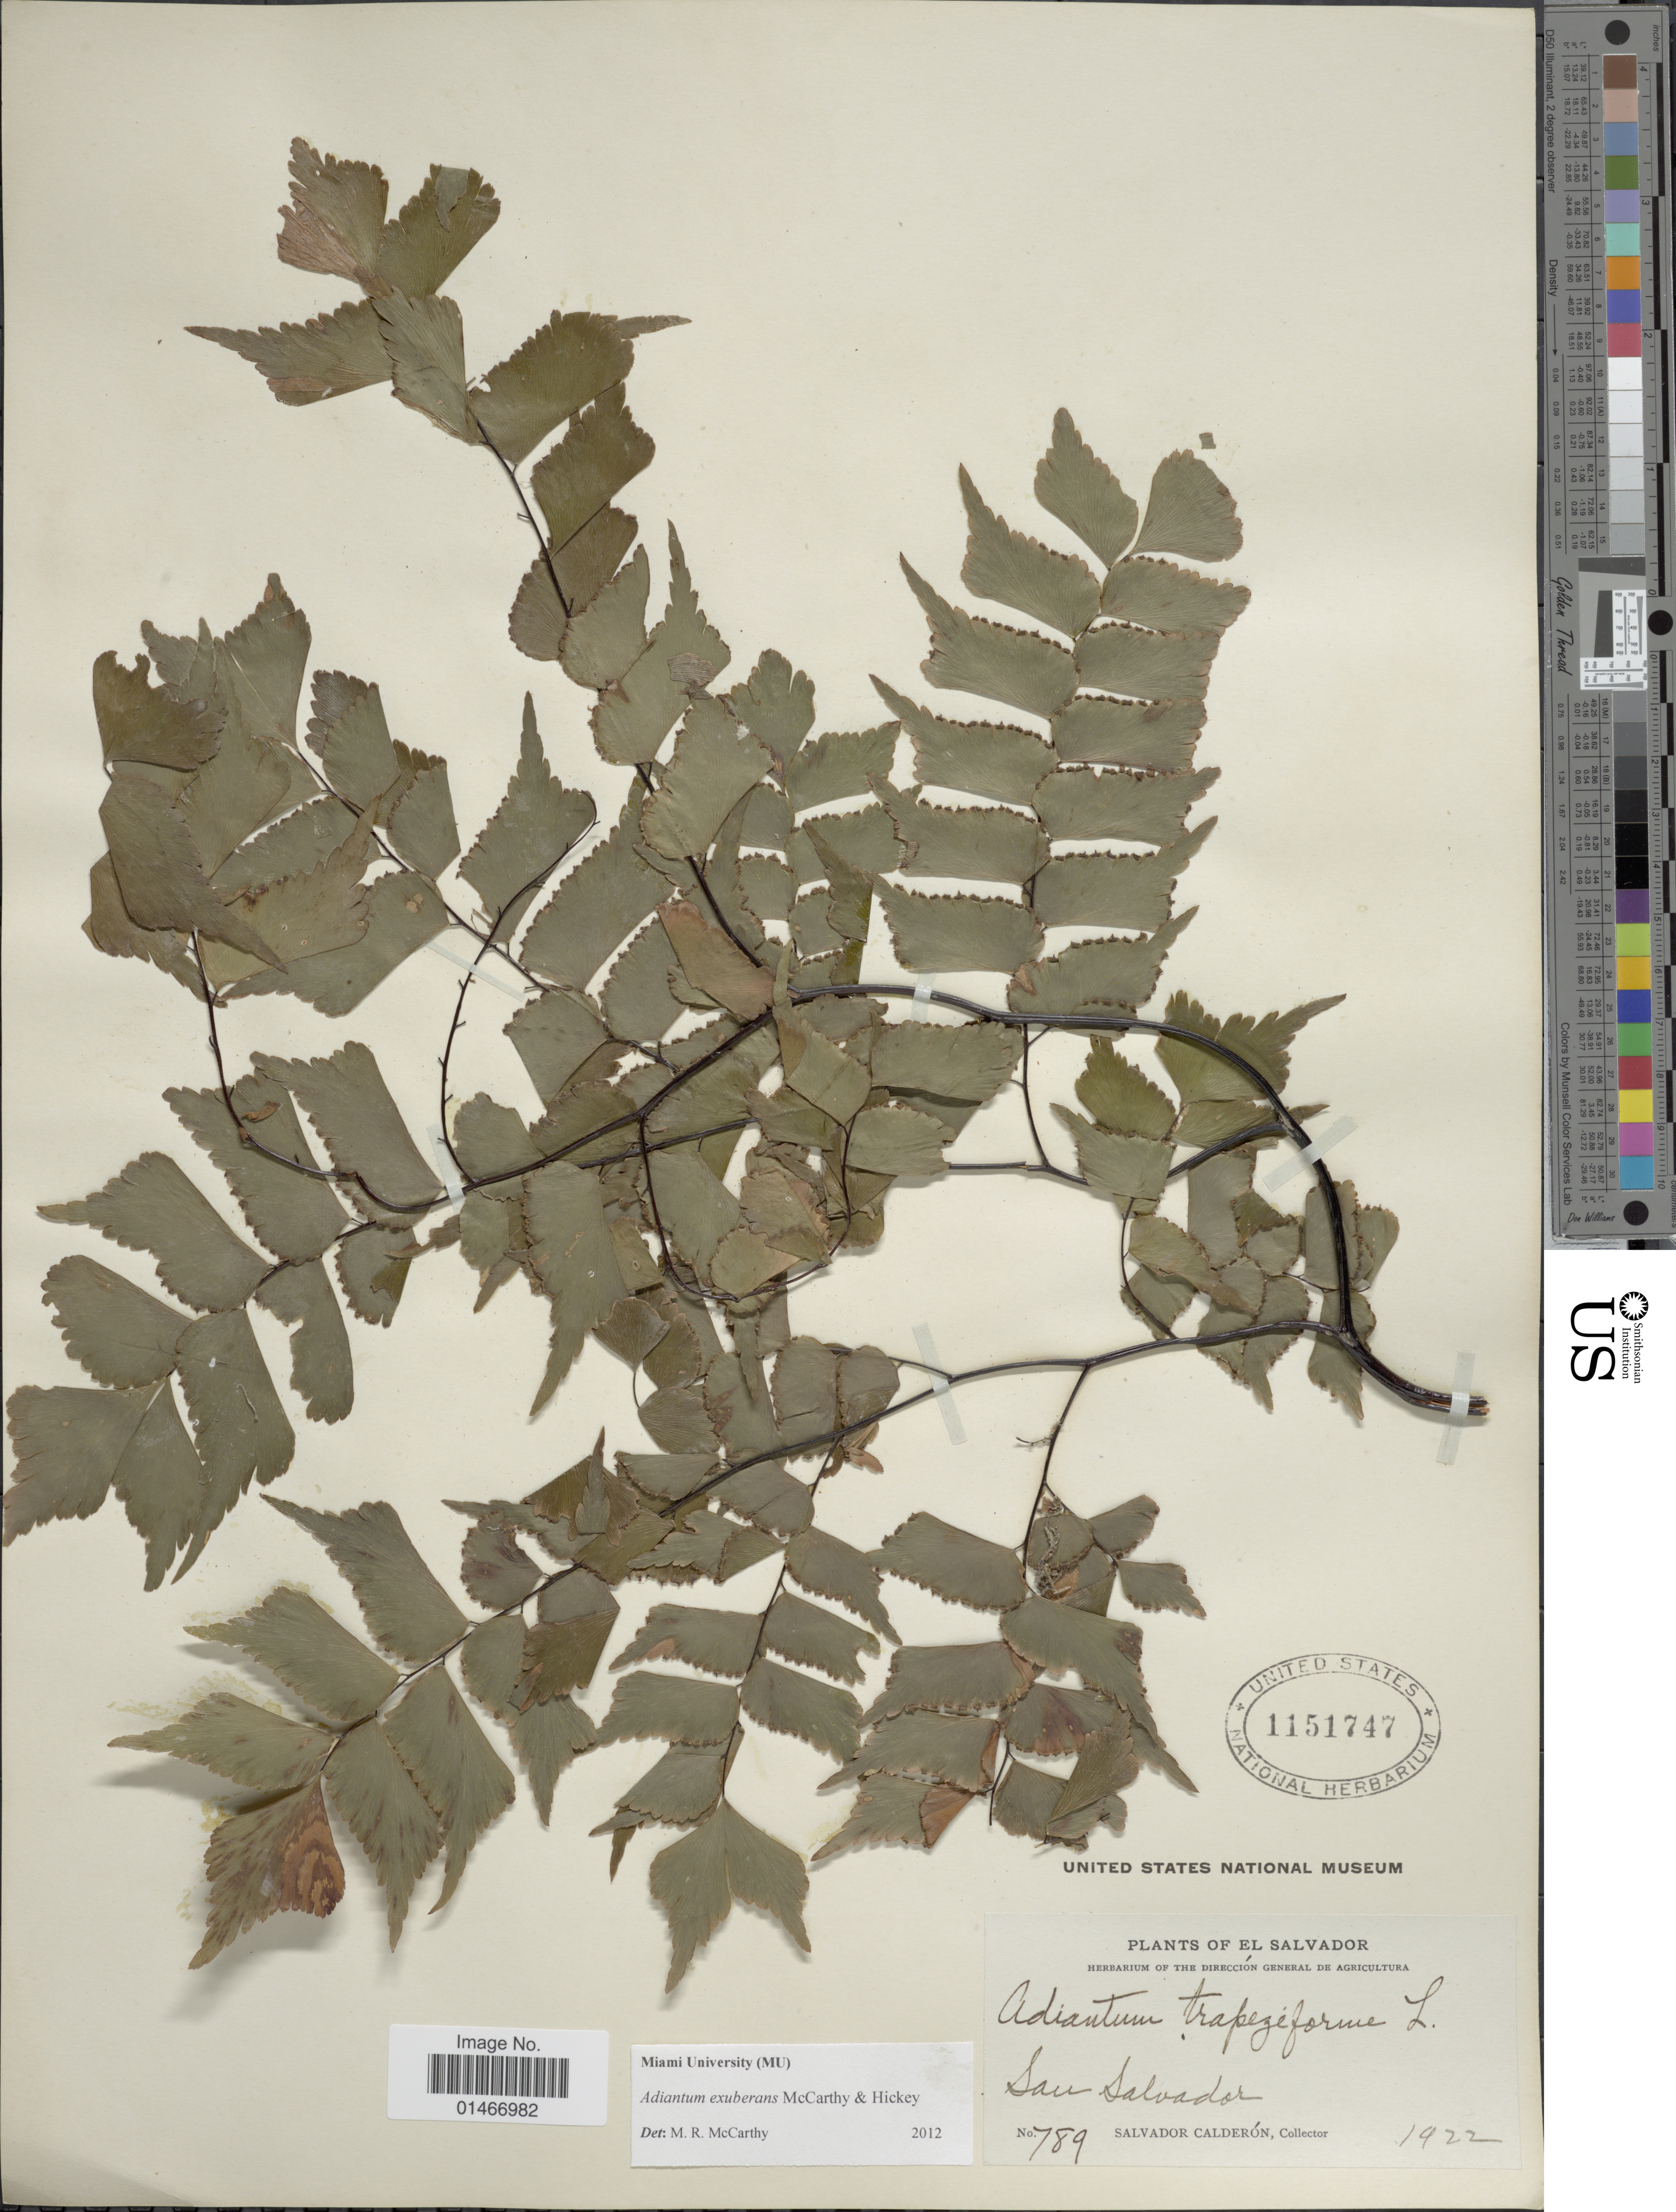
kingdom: Plantae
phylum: Tracheophyta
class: Polypodiopsida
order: Polypodiales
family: Pteridaceae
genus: Adiantum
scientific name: Adiantum exuberans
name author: M.R. McCarthy & Hickey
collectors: S. Calderón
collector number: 789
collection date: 1922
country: El Salvador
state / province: San Salvador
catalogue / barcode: US 1151747